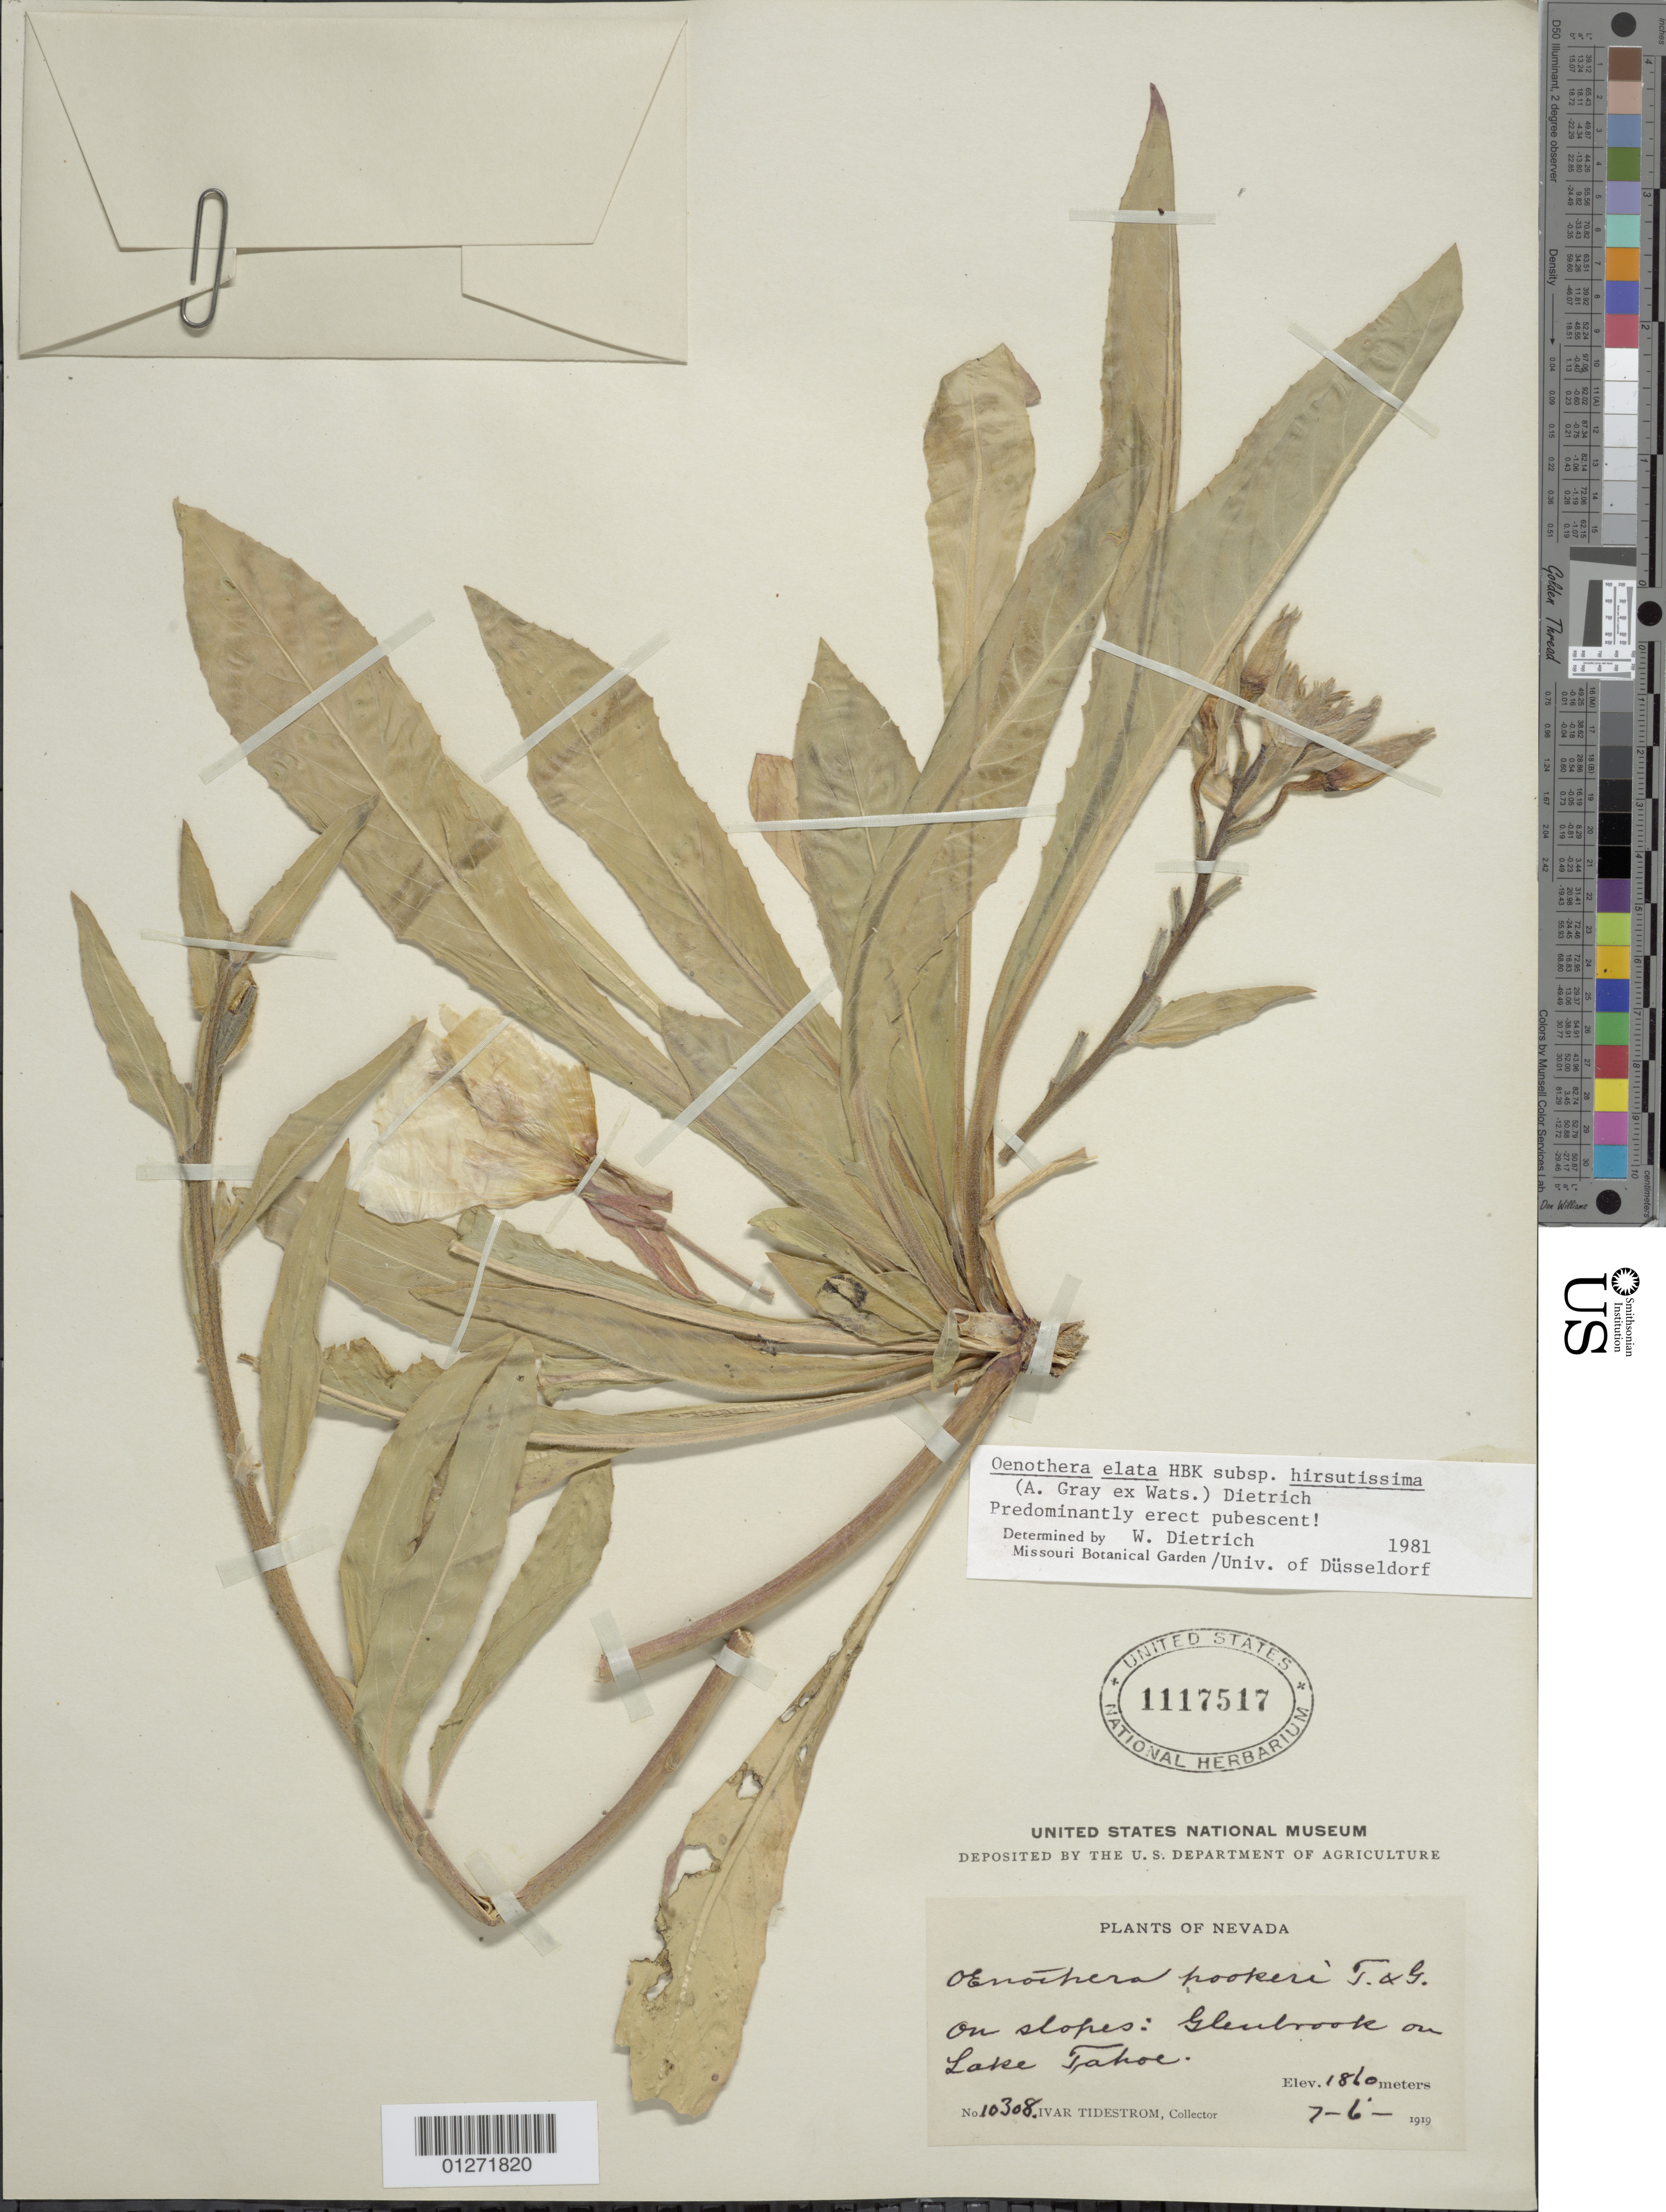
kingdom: Plantae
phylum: Tracheophyta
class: Magnoliopsida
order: Myrtales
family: Onagraceae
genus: Oenothera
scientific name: Oenothera elata subsp. hirsutissima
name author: (A. Gray ex S. Watson) W. Dietr.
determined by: Dietrich, W.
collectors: I. Tidestorm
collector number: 10308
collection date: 1919-07-06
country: United States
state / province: Nevada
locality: Glenbrook on Lake Tahoe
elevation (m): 567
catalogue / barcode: US 1117517